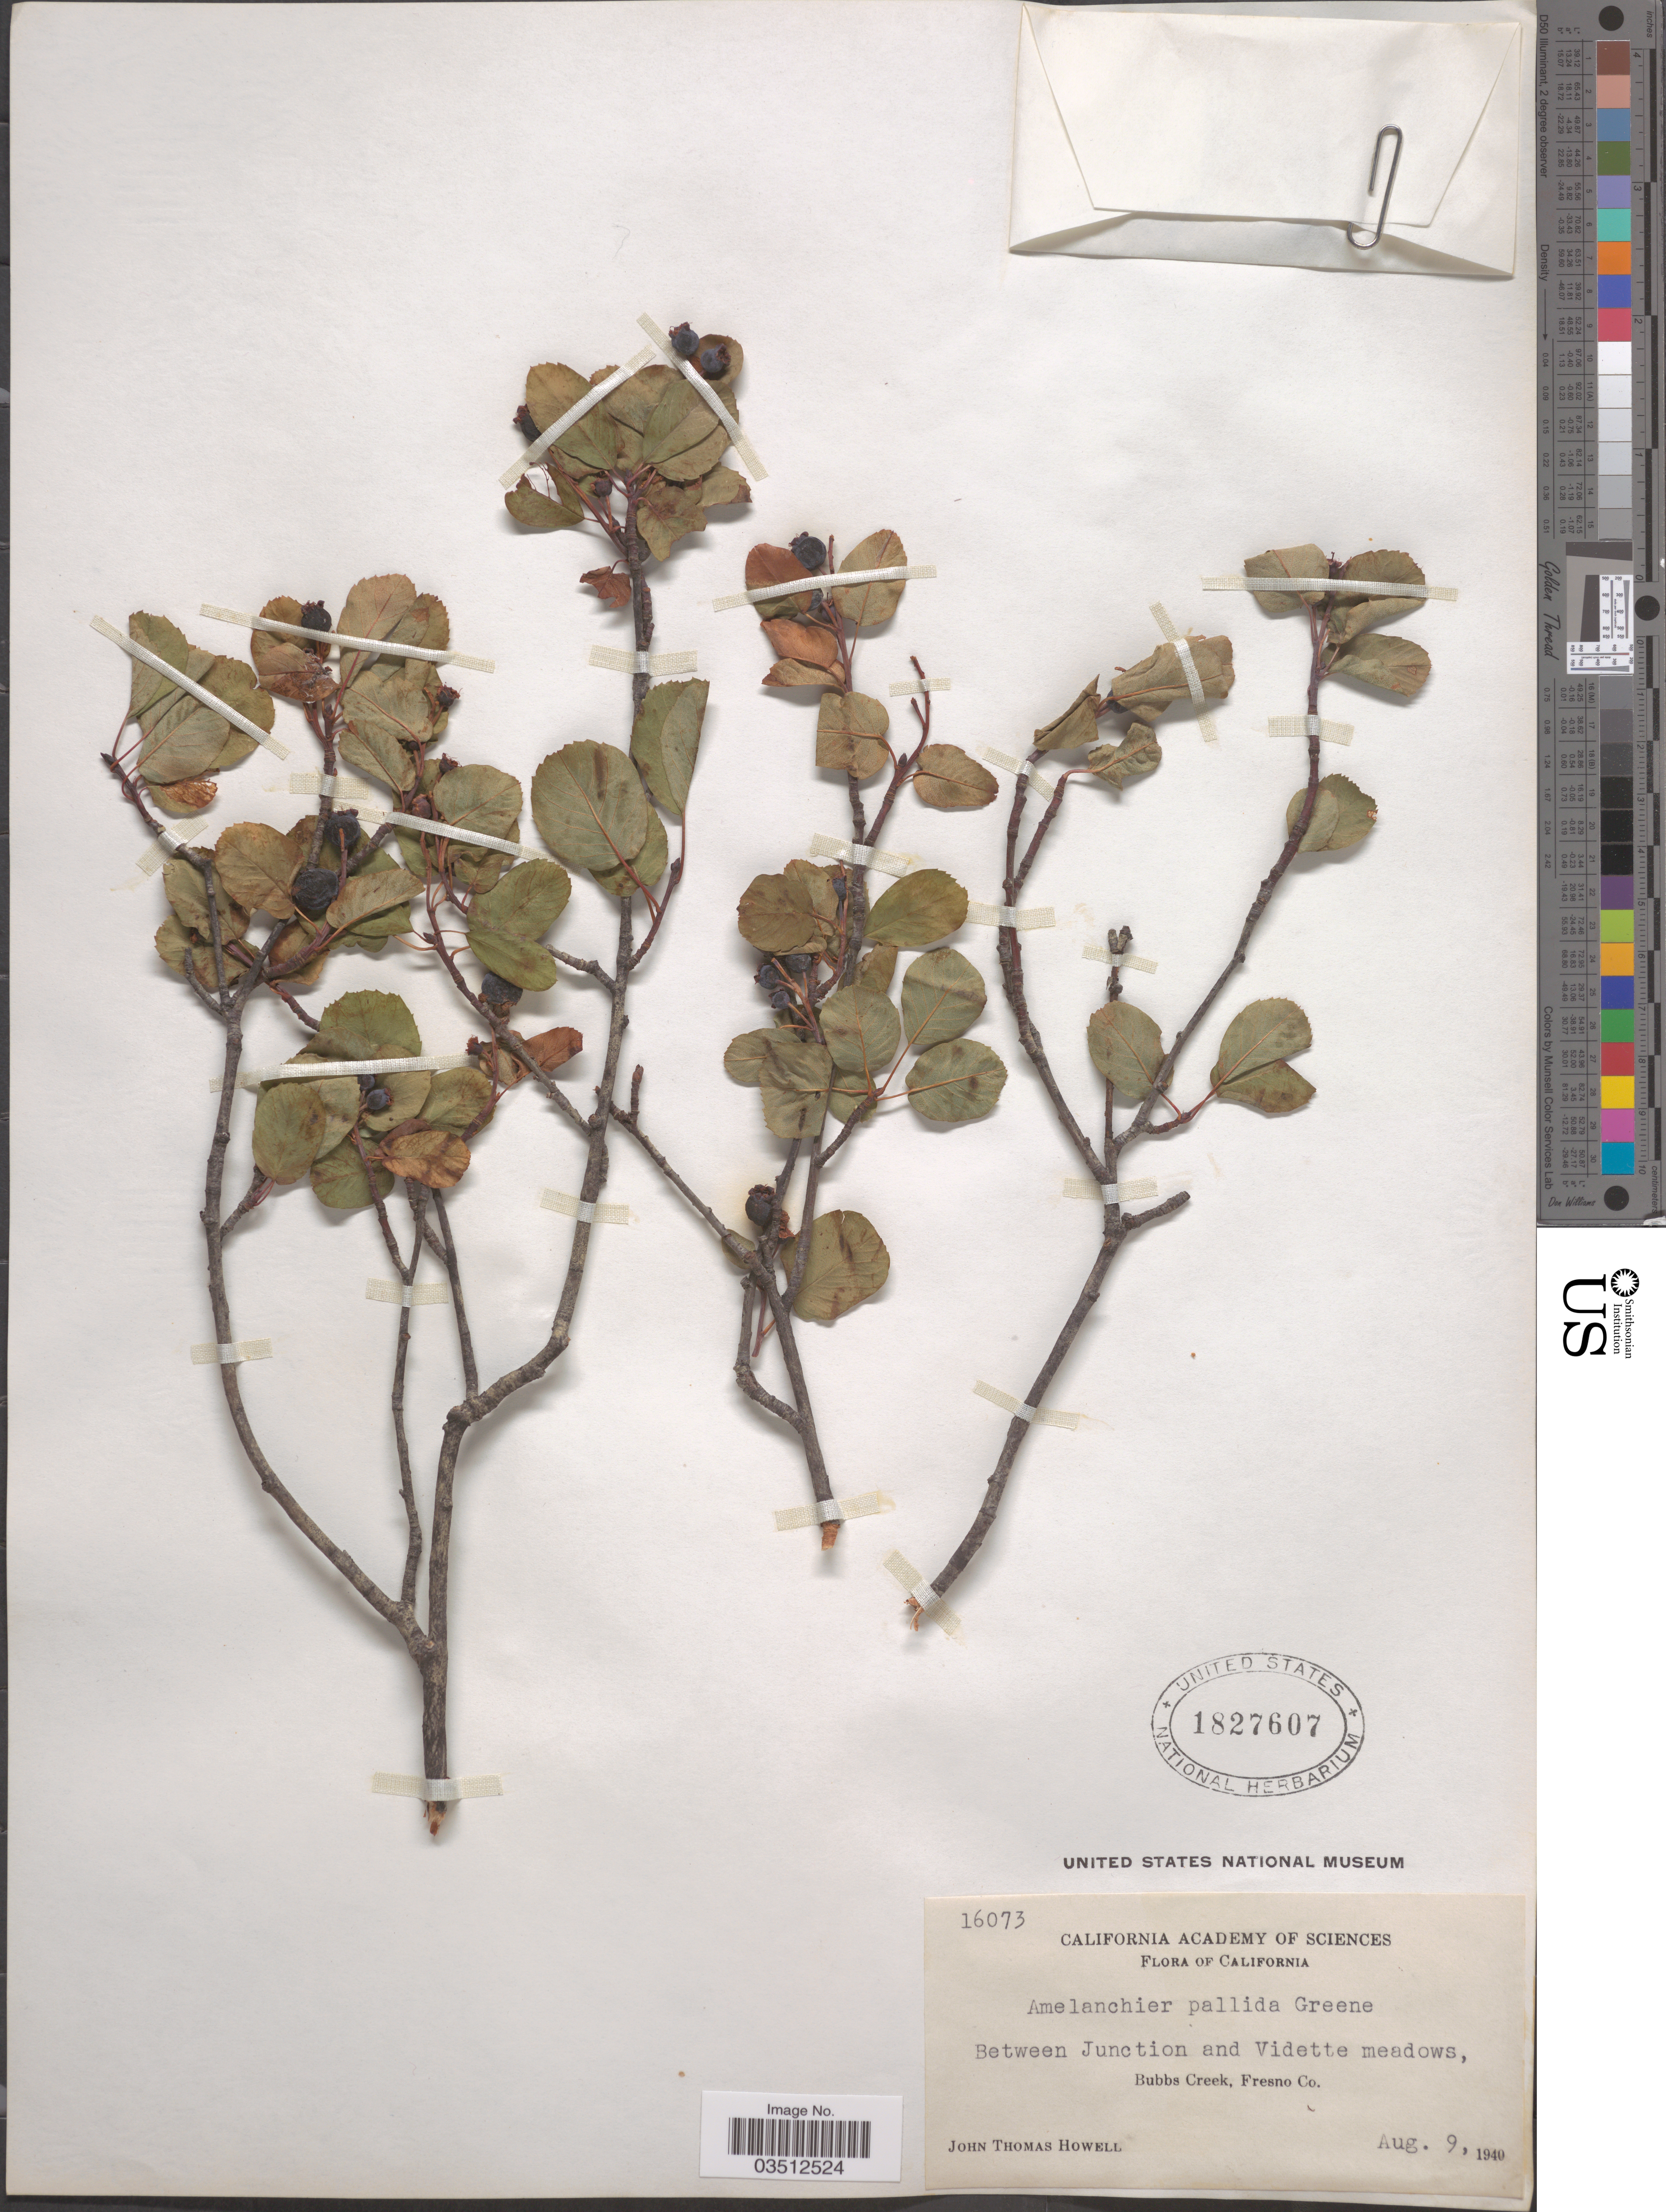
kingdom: Plantae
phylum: Tracheophyta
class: Magnoliopsida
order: Rosales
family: Rosaceae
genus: Amelanchier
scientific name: Amelanchier pallida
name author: Greene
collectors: J. T. Howell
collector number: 16073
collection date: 1940-08-09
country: United States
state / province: California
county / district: Fresno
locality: Between Junction and Vidette meadows, Bubbs Creek, Fresno Co.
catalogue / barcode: US 1827607